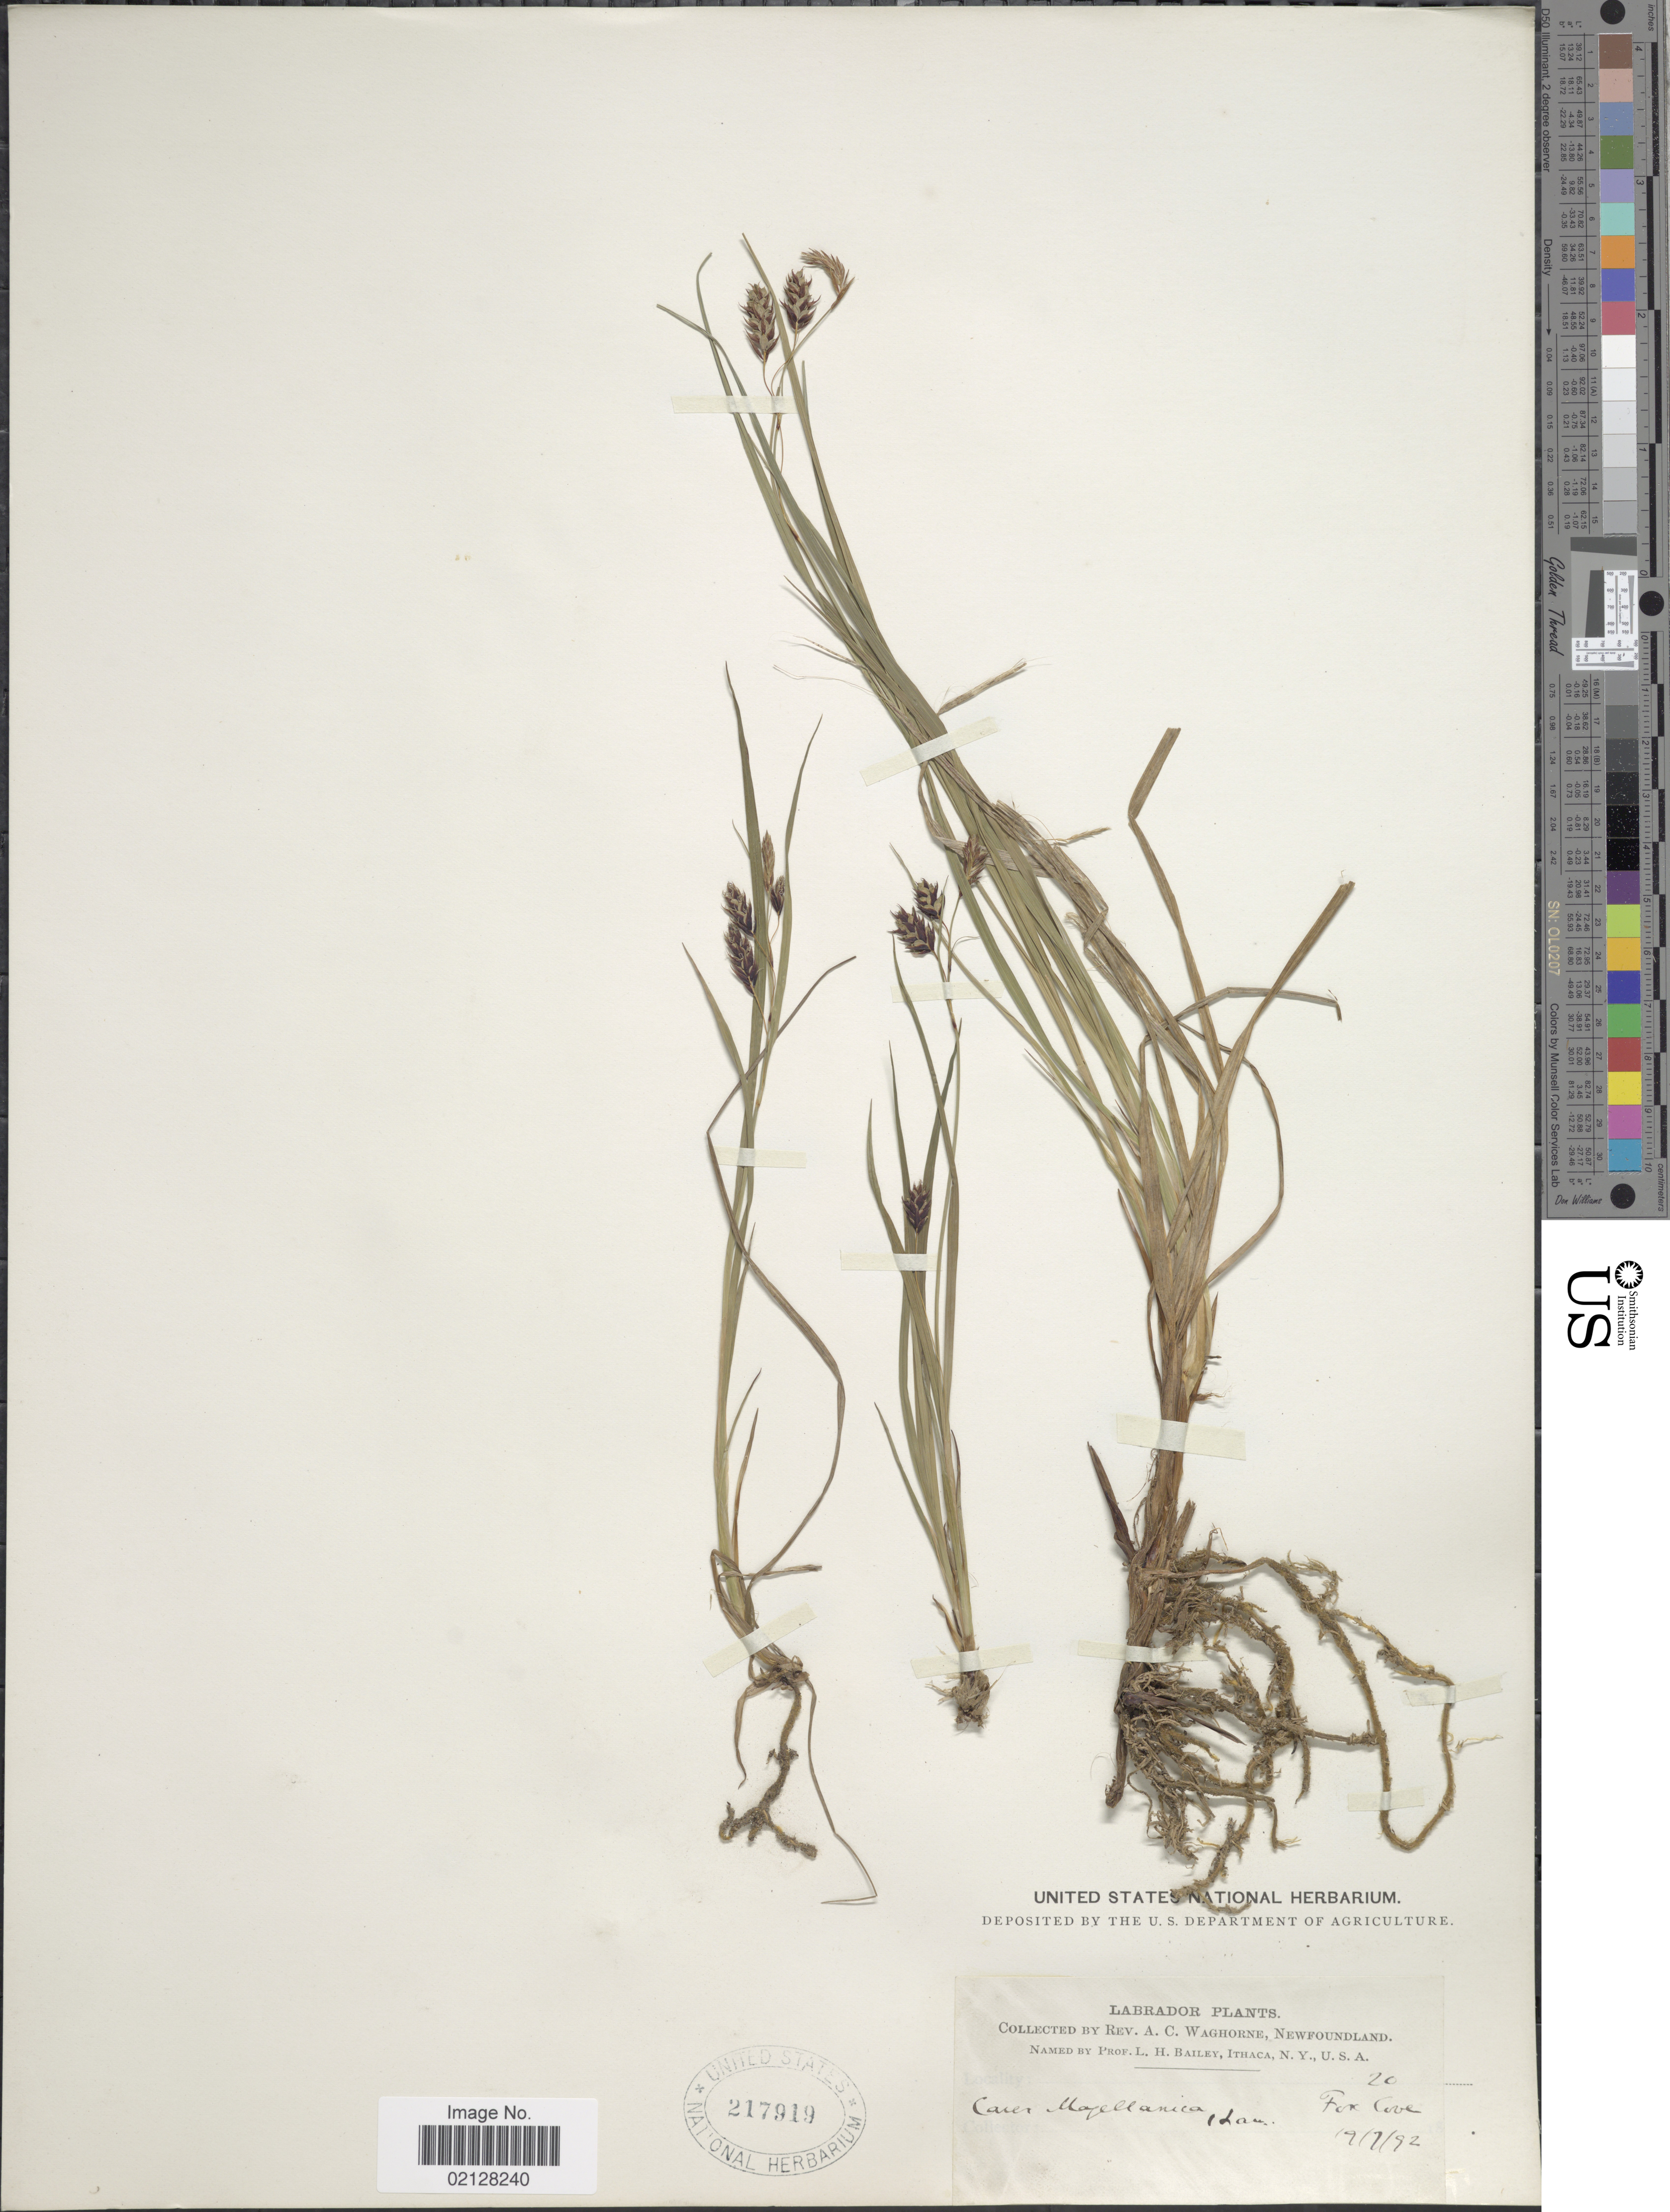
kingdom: Plantae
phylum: Tracheophyta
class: Liliopsida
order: Poales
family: Cyperaceae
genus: Carex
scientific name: Carex magellanica subsp. irrigua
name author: (Wahlenb.) Hiitonen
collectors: A. Waghorne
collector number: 20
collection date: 1892-07-19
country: Canada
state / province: Newfoundland and Labrador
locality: Labrador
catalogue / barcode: US 217919